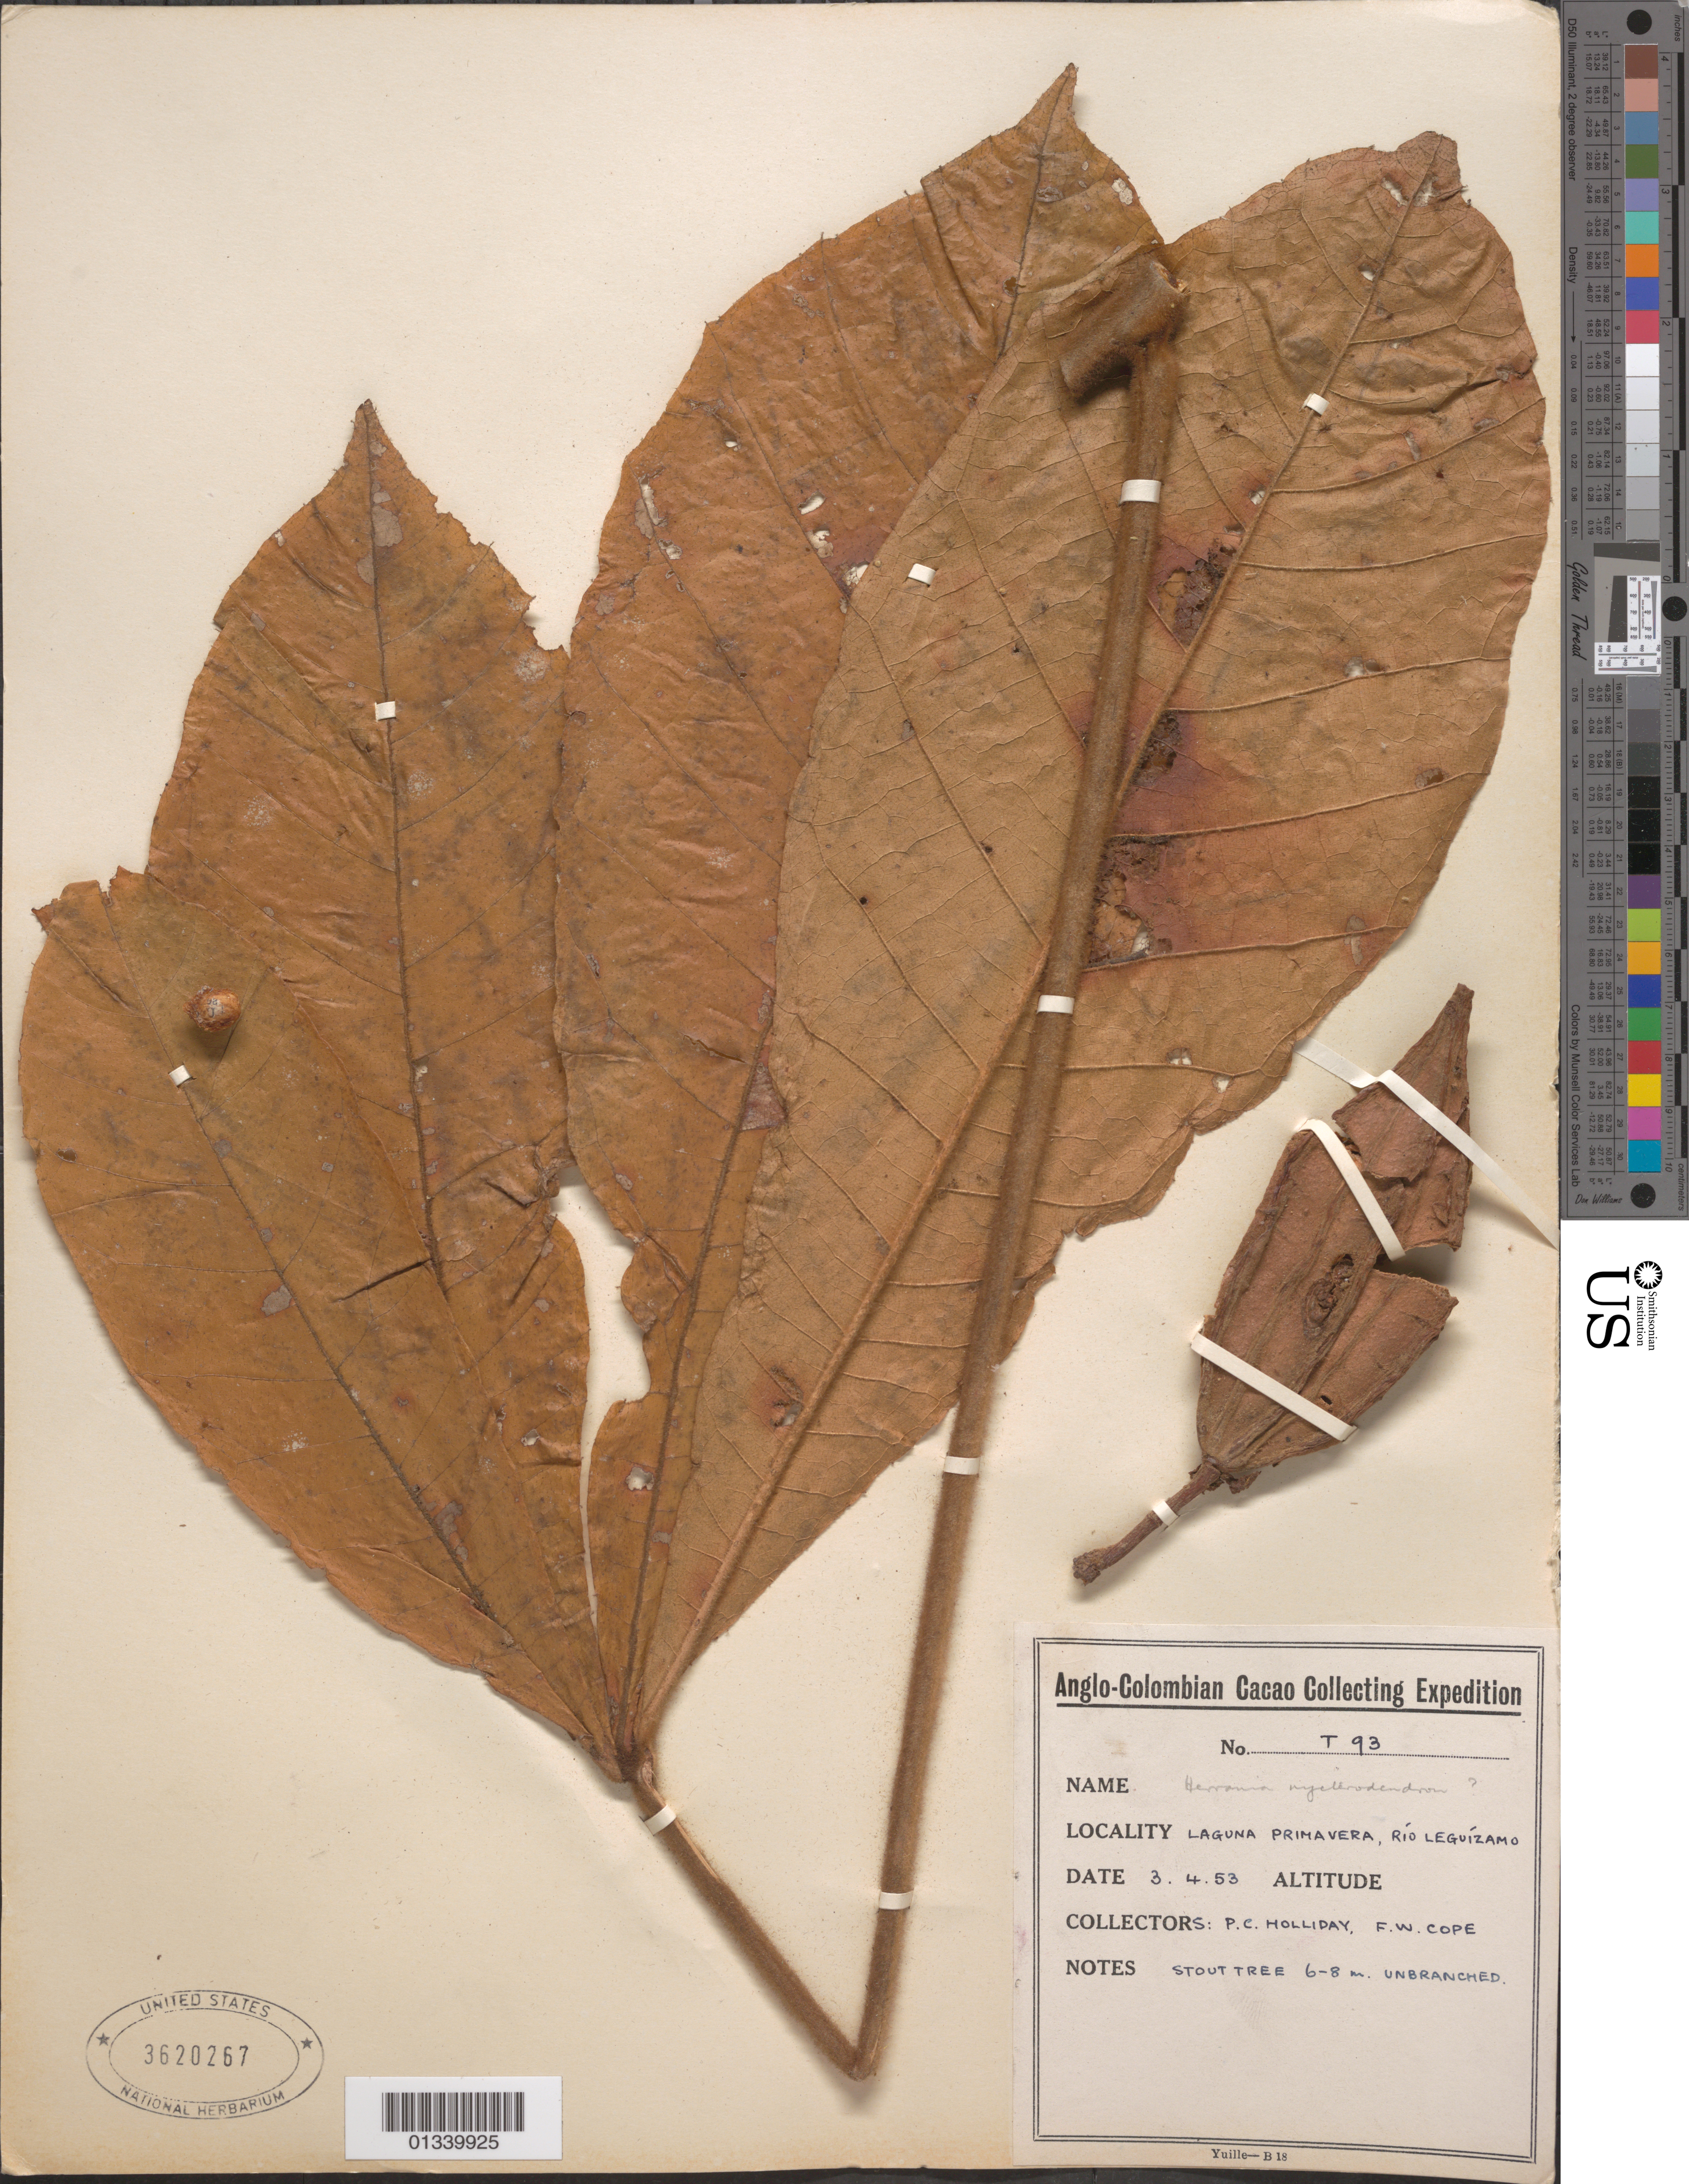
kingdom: Plantae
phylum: Tracheophyta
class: Magnoliopsida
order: Malvales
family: Malvaceae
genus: Herrania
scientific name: Herrania nycterodendron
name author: R.E. Schult.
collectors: P. C. Holliday & F. Cope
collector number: T-93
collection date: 1953-04-03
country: Colombia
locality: Laguna Primavera, Rio Leguizamo.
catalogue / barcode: US 3620267